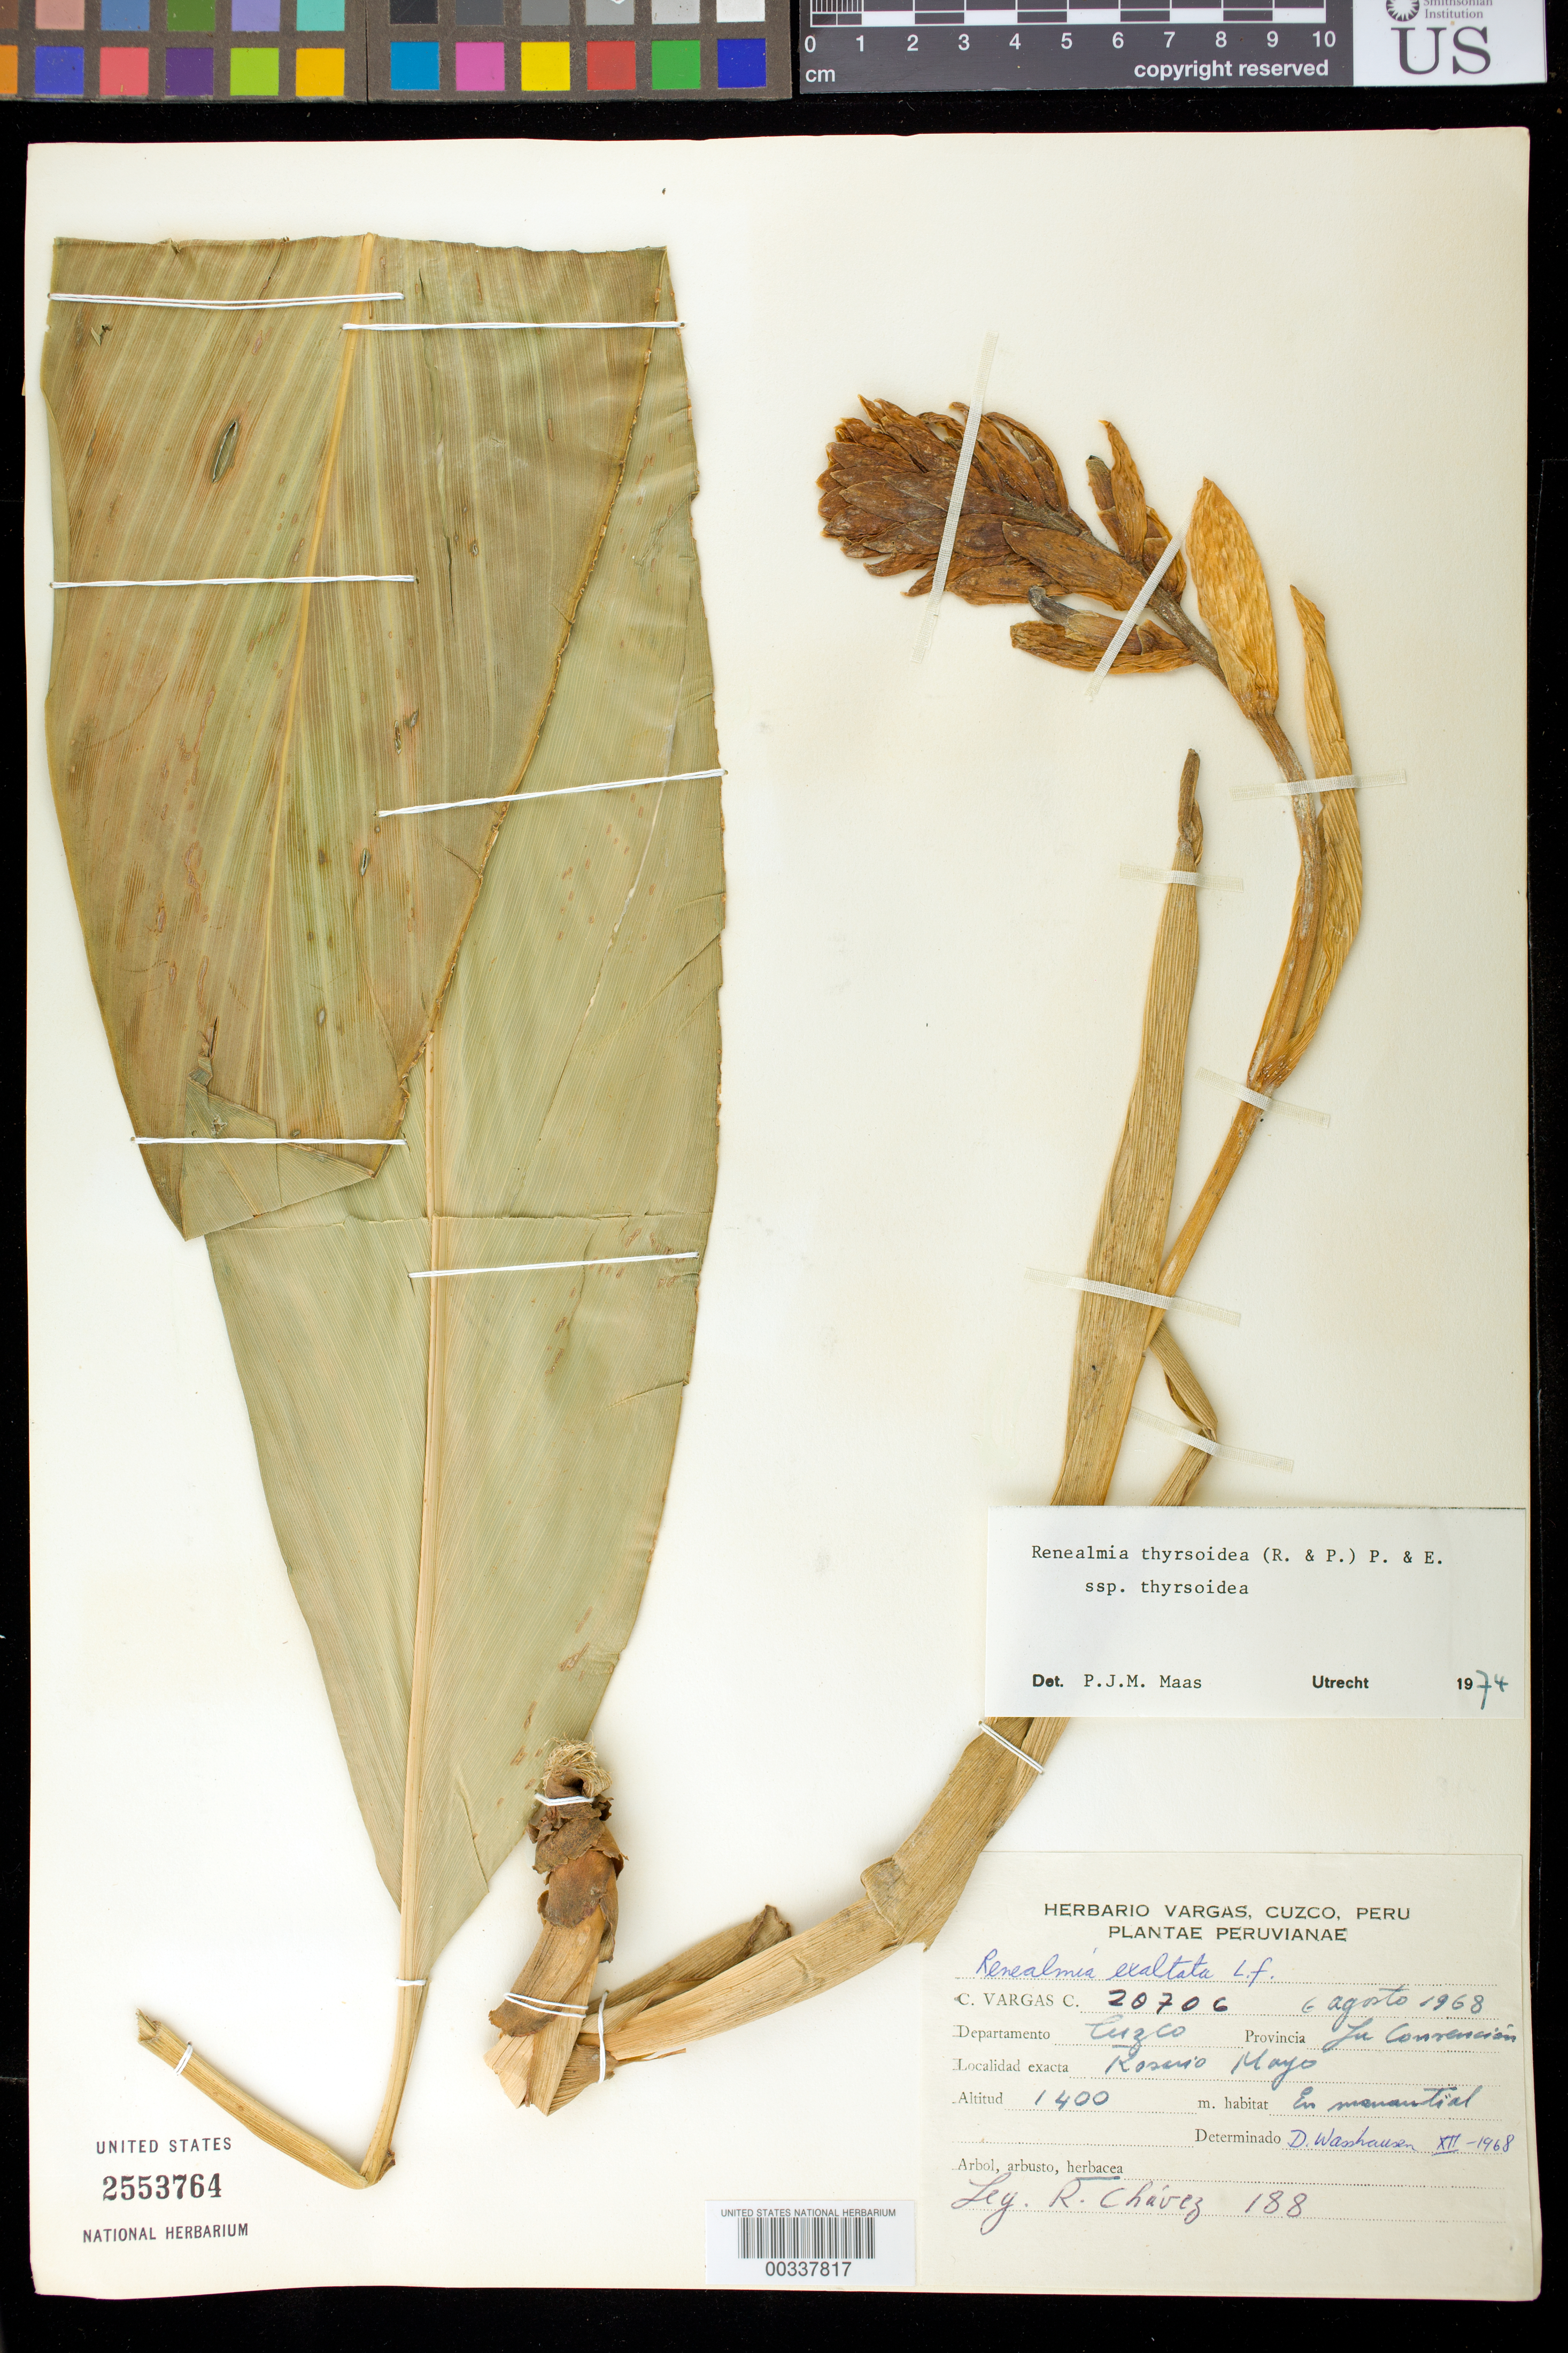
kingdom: Plantae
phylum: Tracheophyta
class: Liliopsida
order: Zingiberales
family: Zingiberaceae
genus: Renealmia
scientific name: Renealmia thyrsoidea subsp. thyrsoidea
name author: (Ruiz & Pav.) Poepp. & Endl.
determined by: Maas, Paul J. M.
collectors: C. Vargas Calderón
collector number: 20706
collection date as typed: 06 Aug 1968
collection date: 1968-08-06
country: Peru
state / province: Cusco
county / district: La Convención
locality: La Convención, Rosario Mayo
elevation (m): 1400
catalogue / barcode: US 2553764